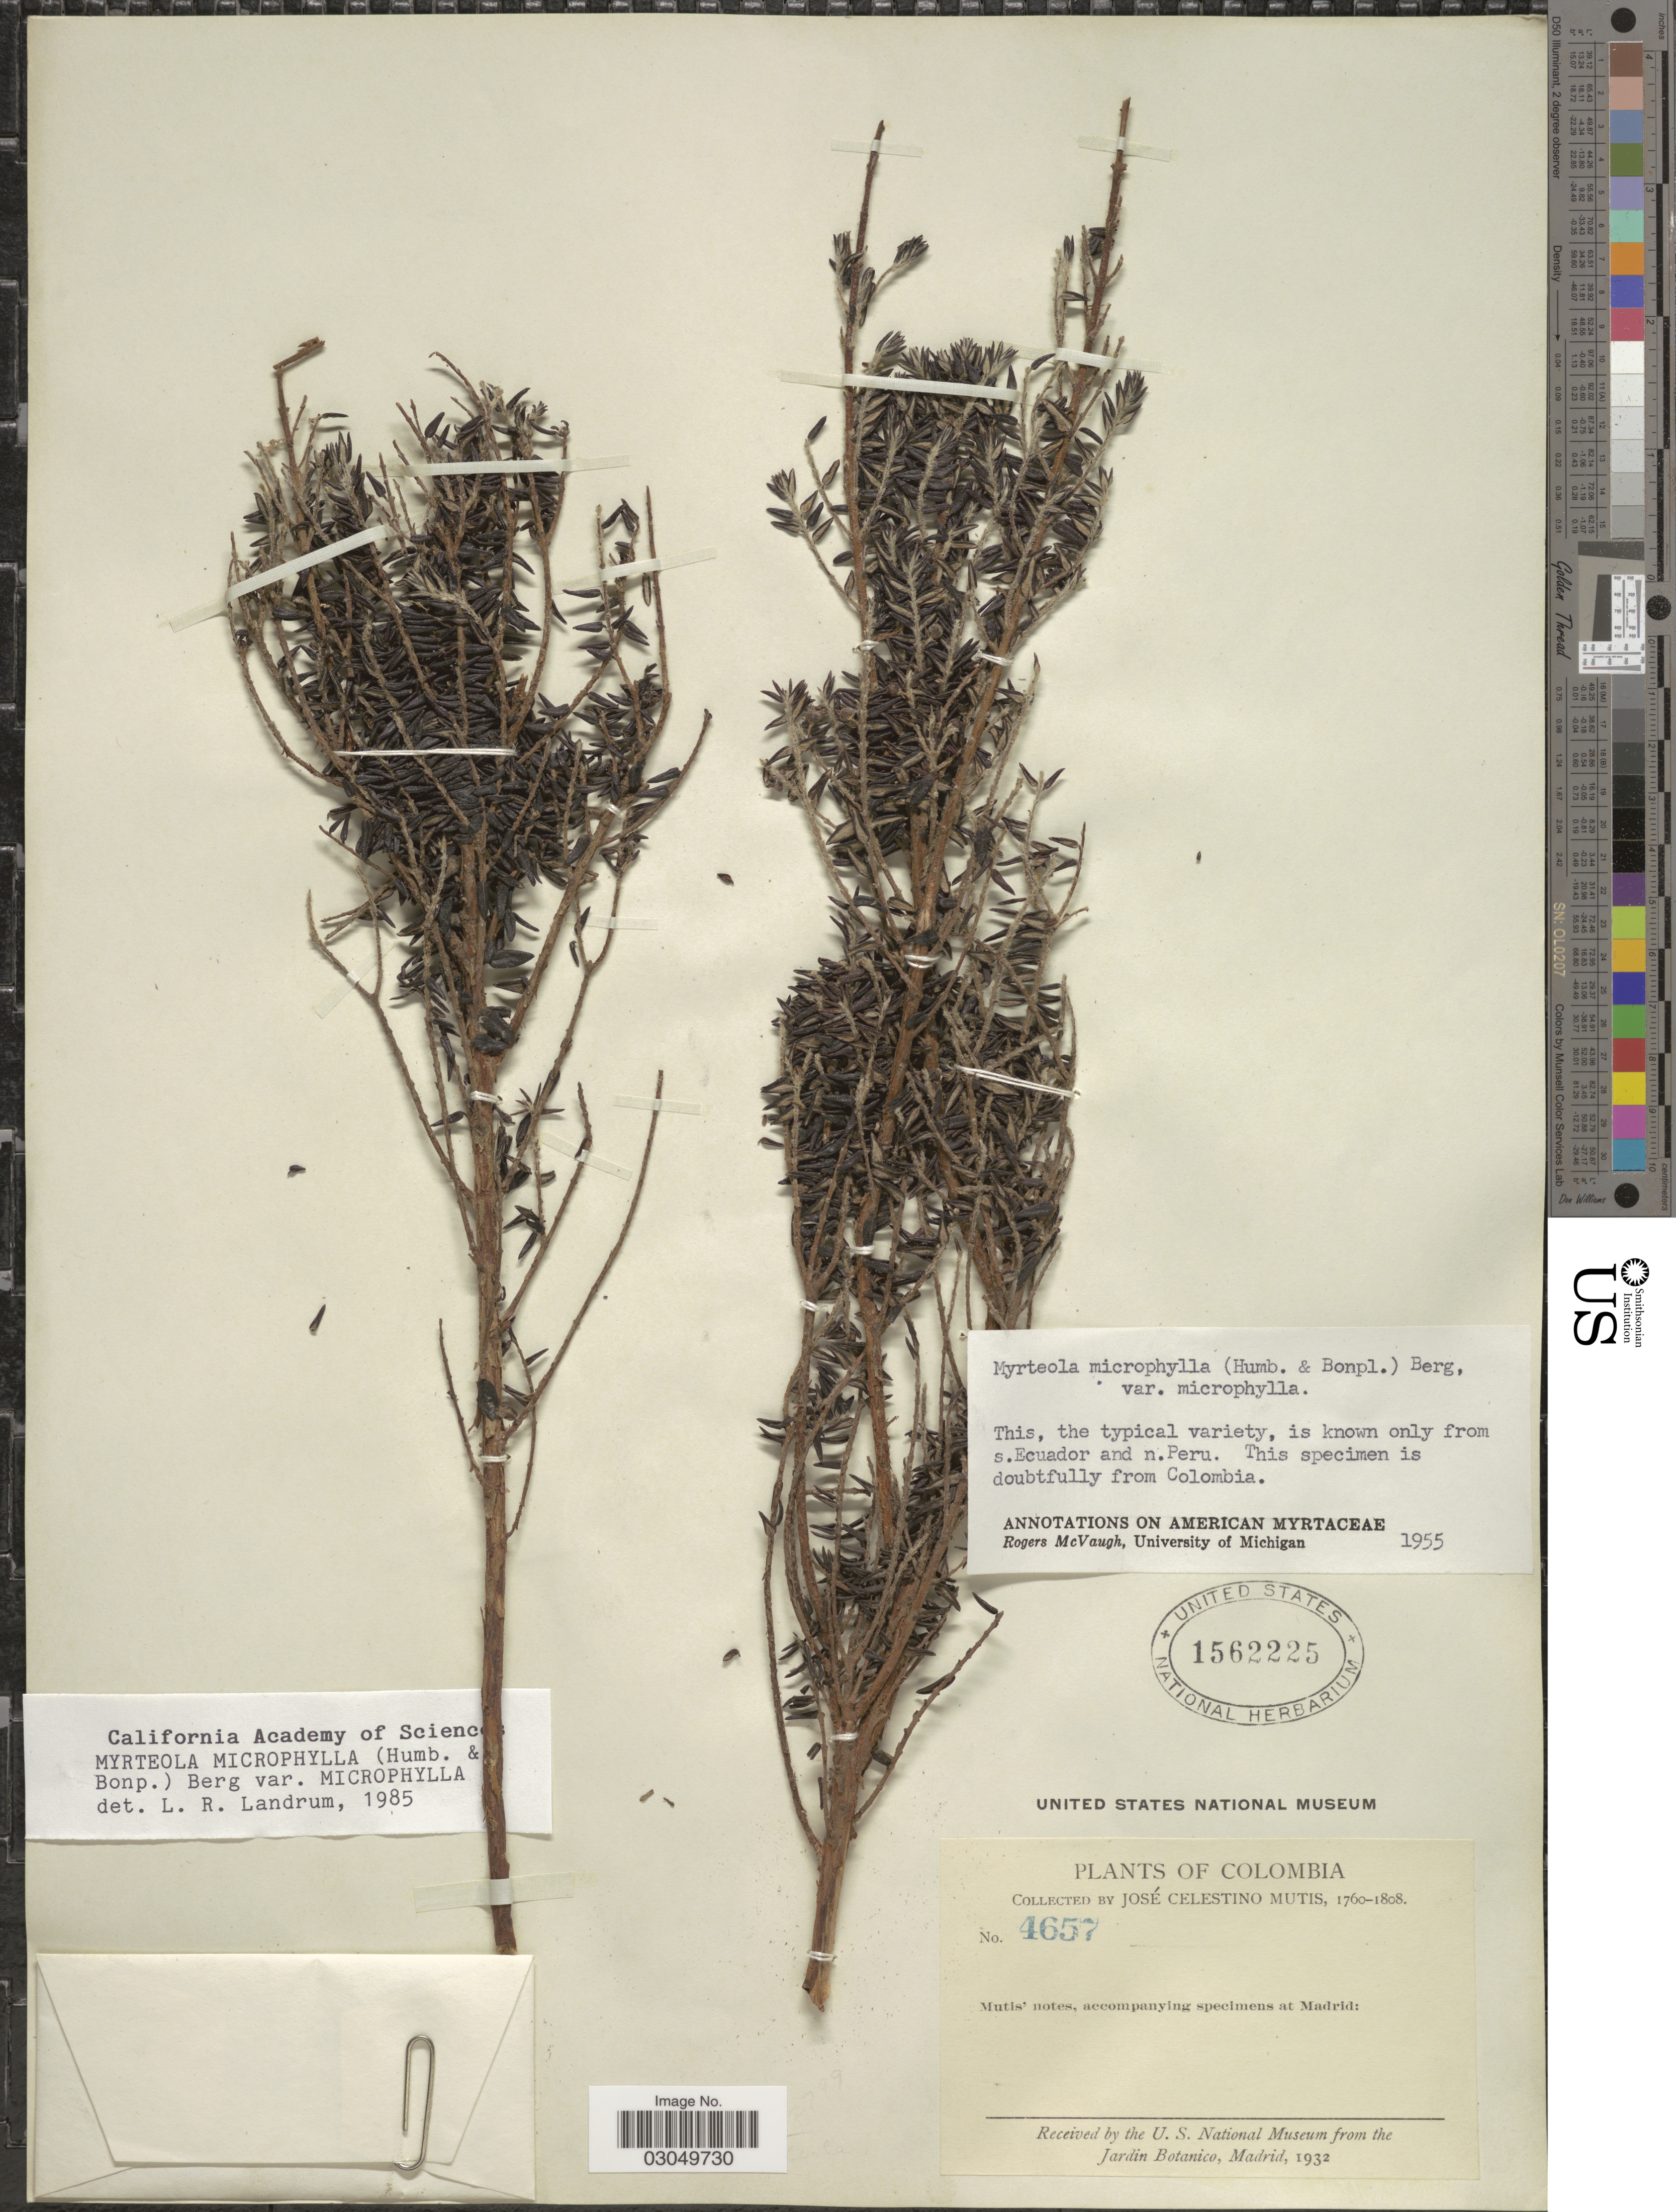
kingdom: Plantae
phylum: Tracheophyta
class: Magnoliopsida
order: Myrtales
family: Myrtaceae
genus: Myrteola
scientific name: Myrteola microphylla var. microphylla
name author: (Humb. & Bonpl.) O. Berg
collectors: J. C. B. Mutis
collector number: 4657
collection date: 1760/1808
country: Colombia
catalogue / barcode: US 1562225